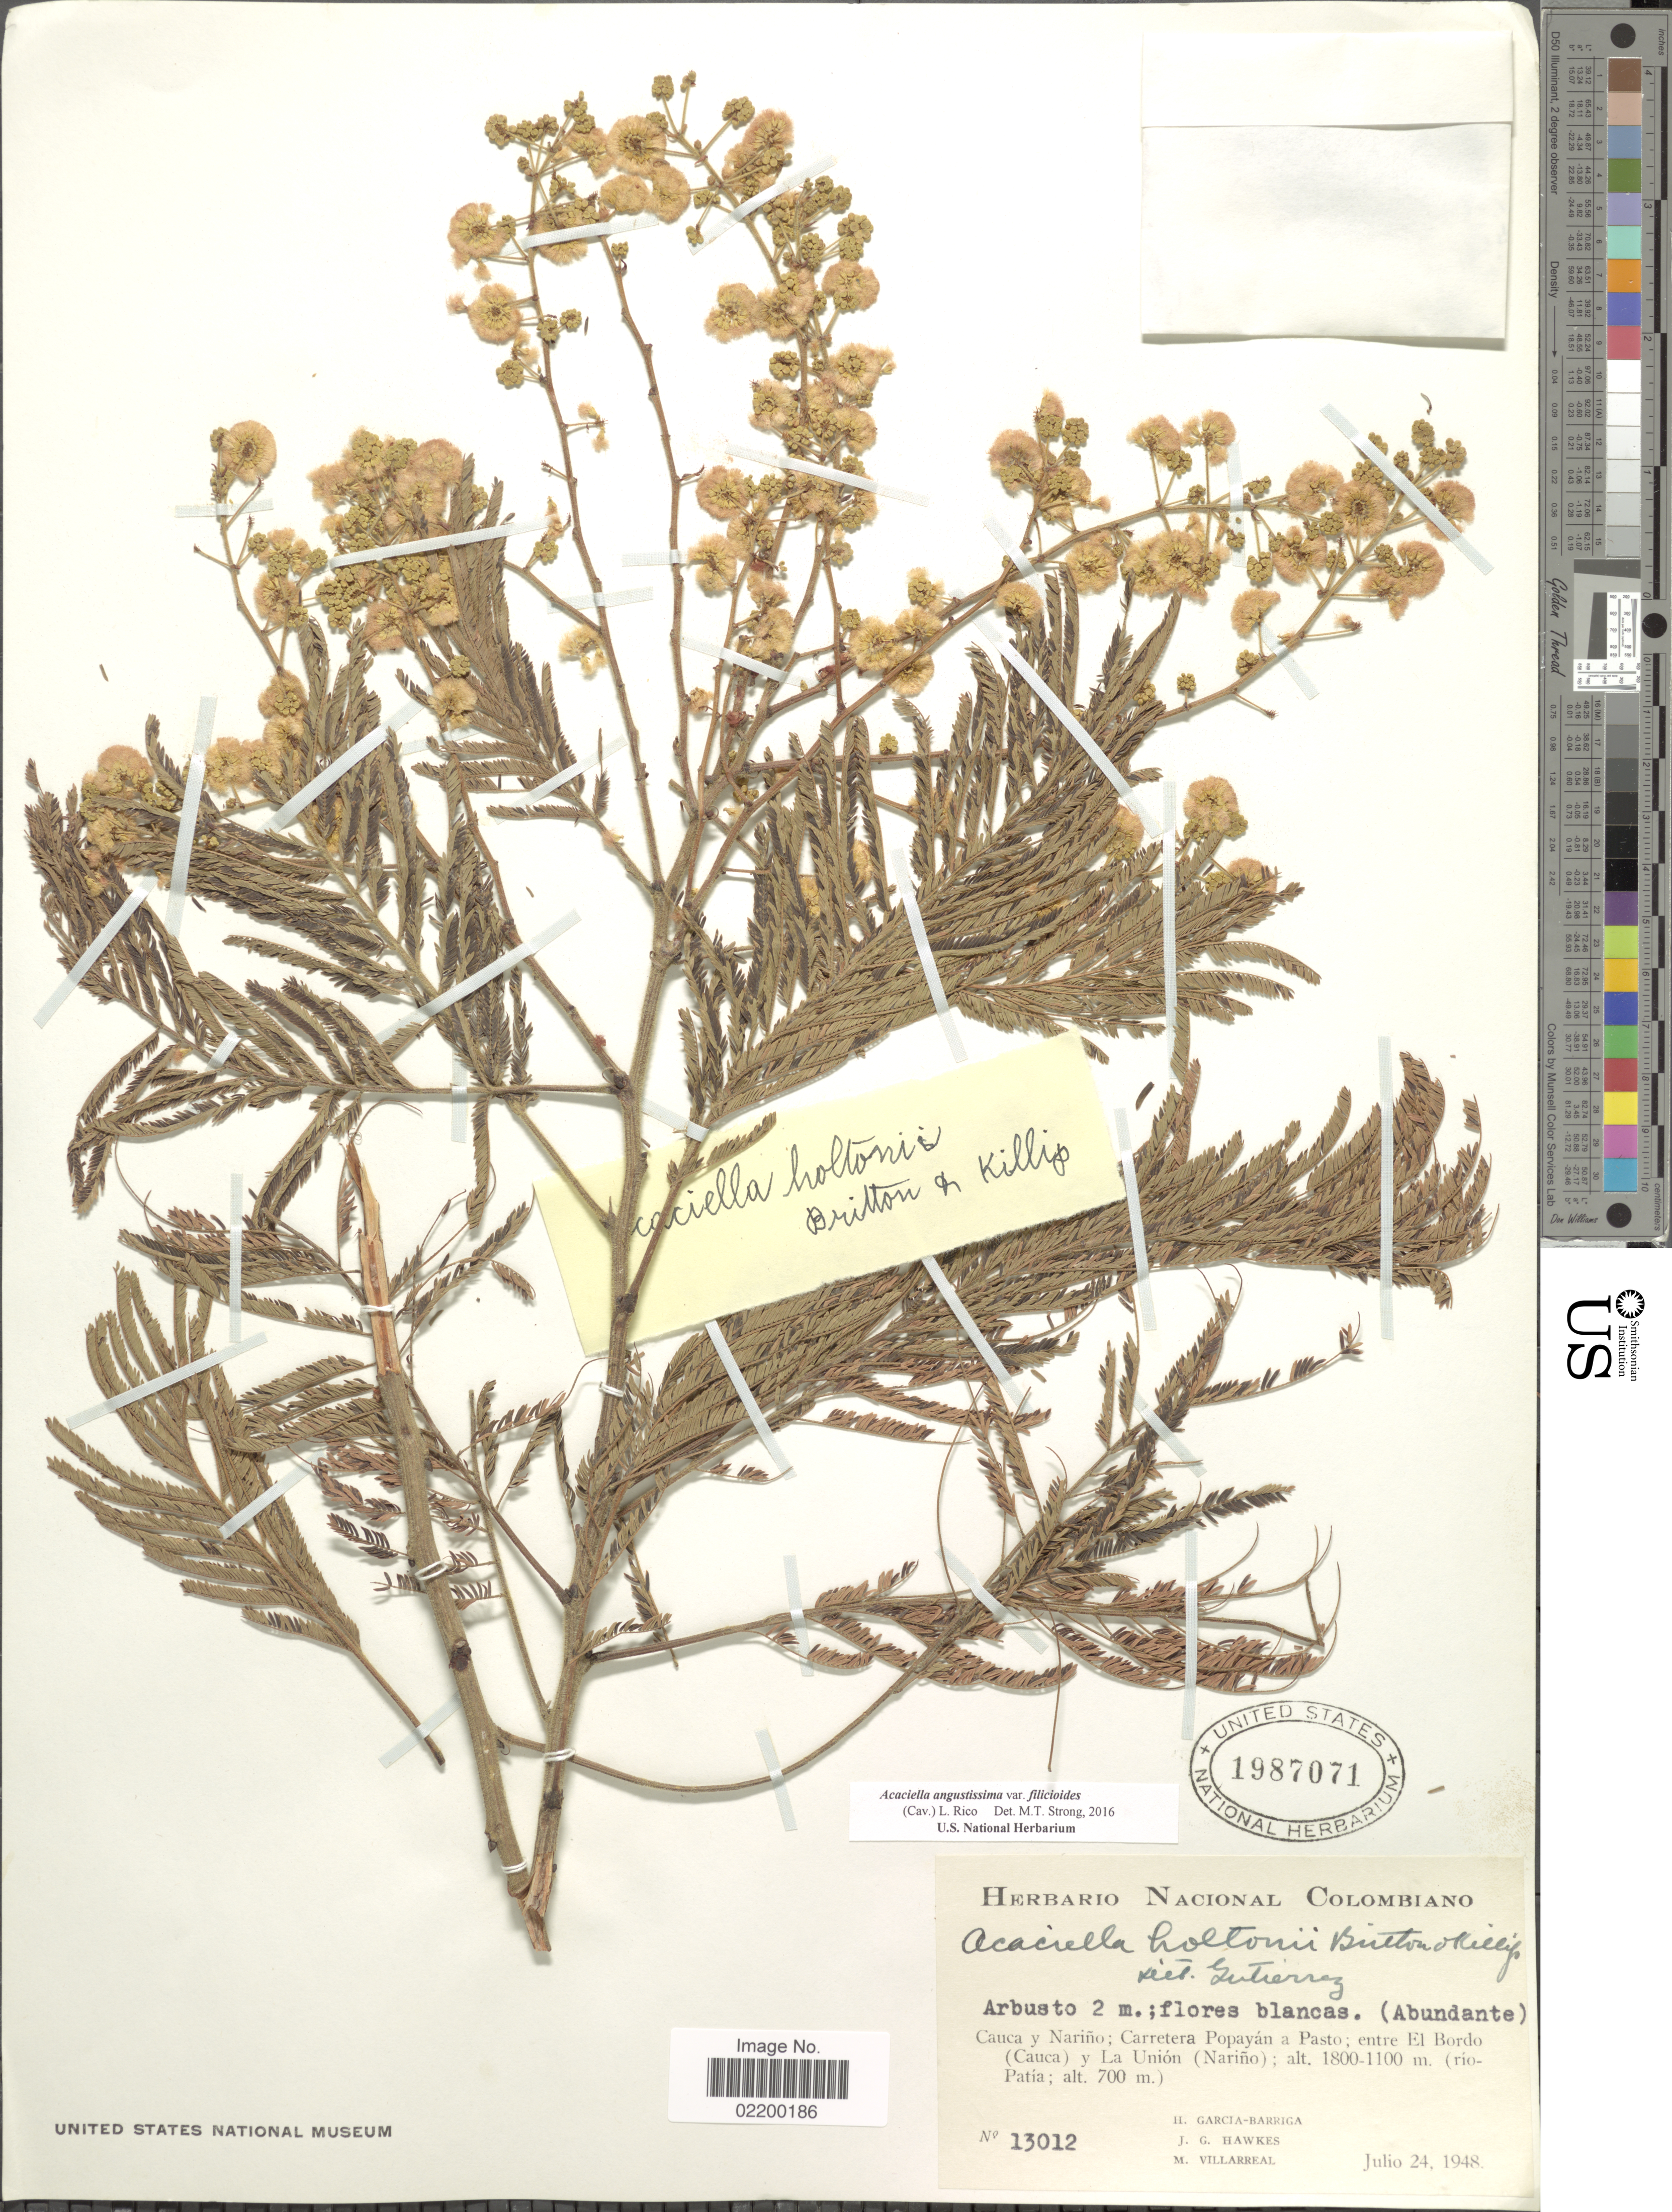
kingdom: Plantae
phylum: Tracheophyta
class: Magnoliopsida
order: Fabales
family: Fabaceae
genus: Acaciella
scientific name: Acaciella angustissima var. filicioides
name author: (Cav.) L. Rico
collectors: H. García Barriga, J. Hawkes & M. Villarreal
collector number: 13012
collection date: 1948-07-24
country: Colombia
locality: Cauca y Narino ; Carretera Popayan a Pastol entre El Bordo (Cauca) y La Union (Narino). (Rio-Patia).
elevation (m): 1100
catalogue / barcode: US 1987071